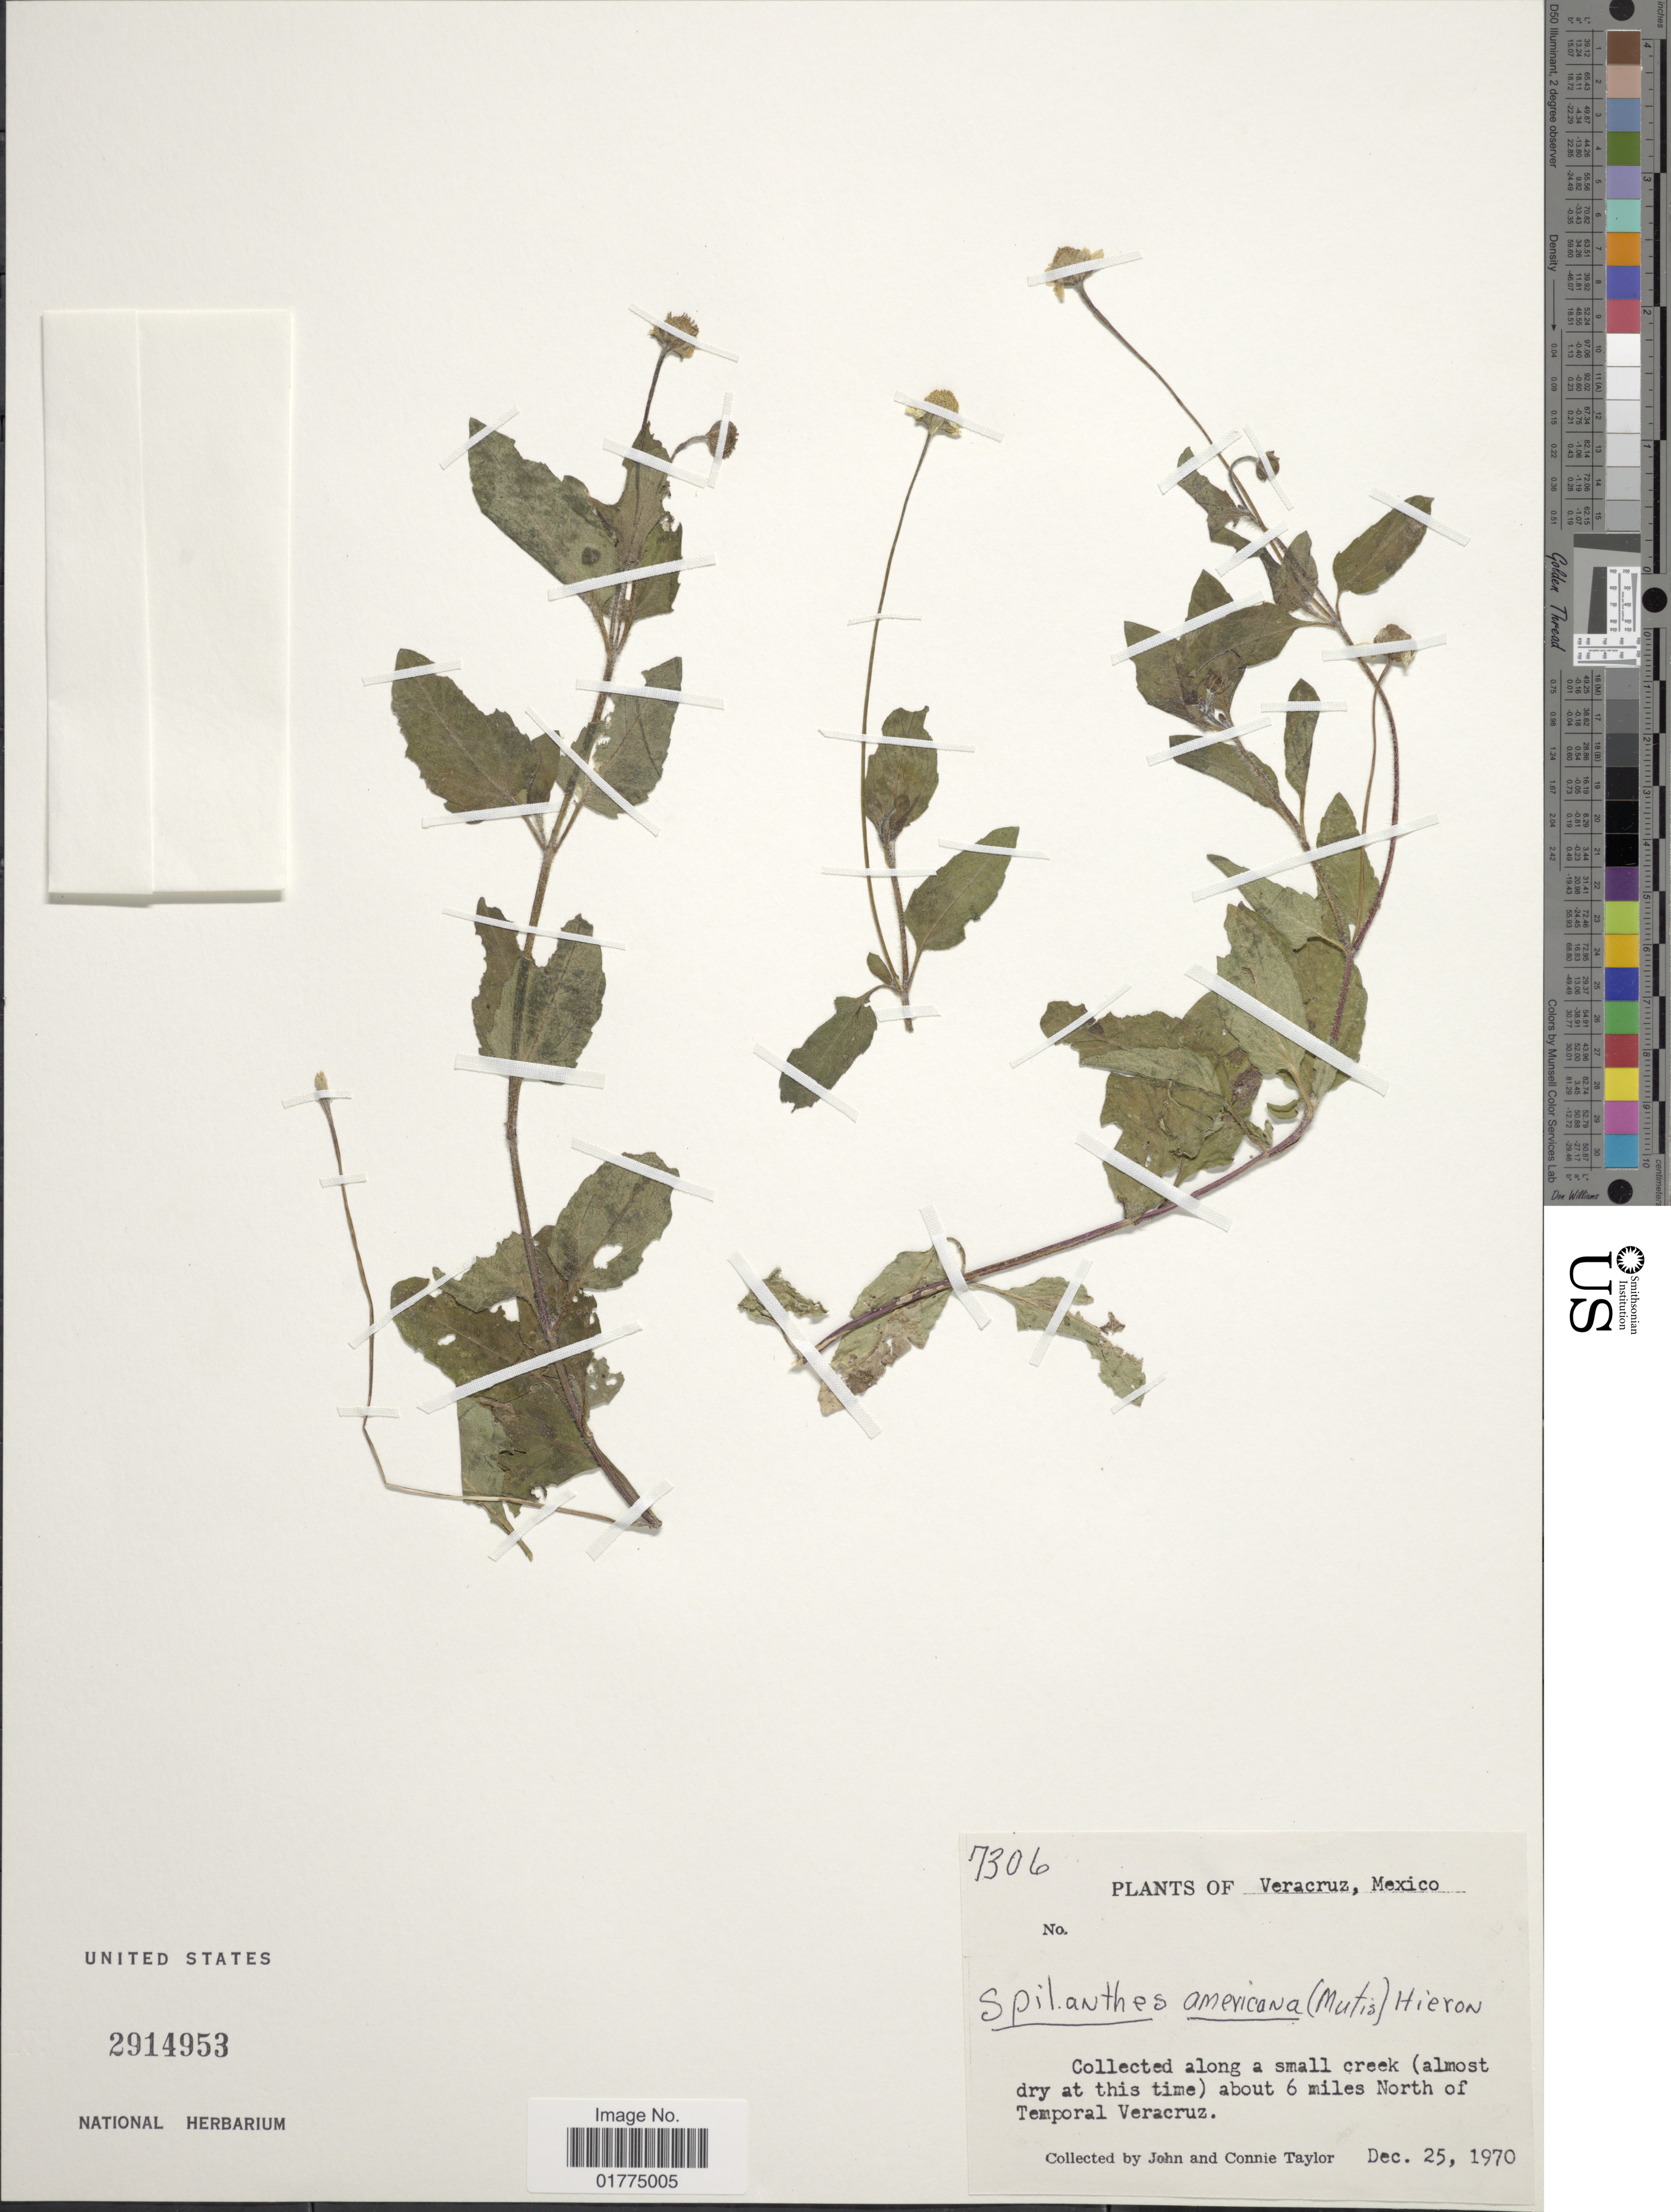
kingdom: Plantae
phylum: Tracheophyta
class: Magnoliopsida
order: Asterales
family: Asteraceae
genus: Acmella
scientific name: Acmella repens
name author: (Walter) Rich.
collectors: J. Taylor & C. Taylor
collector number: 7306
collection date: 1970-12-25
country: Mexico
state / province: Veracruz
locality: Veracruz, Mexico. Collected along a small creek (almost dry at this time) about 6 miles North of Temporal Veracruz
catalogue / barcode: US 2914953